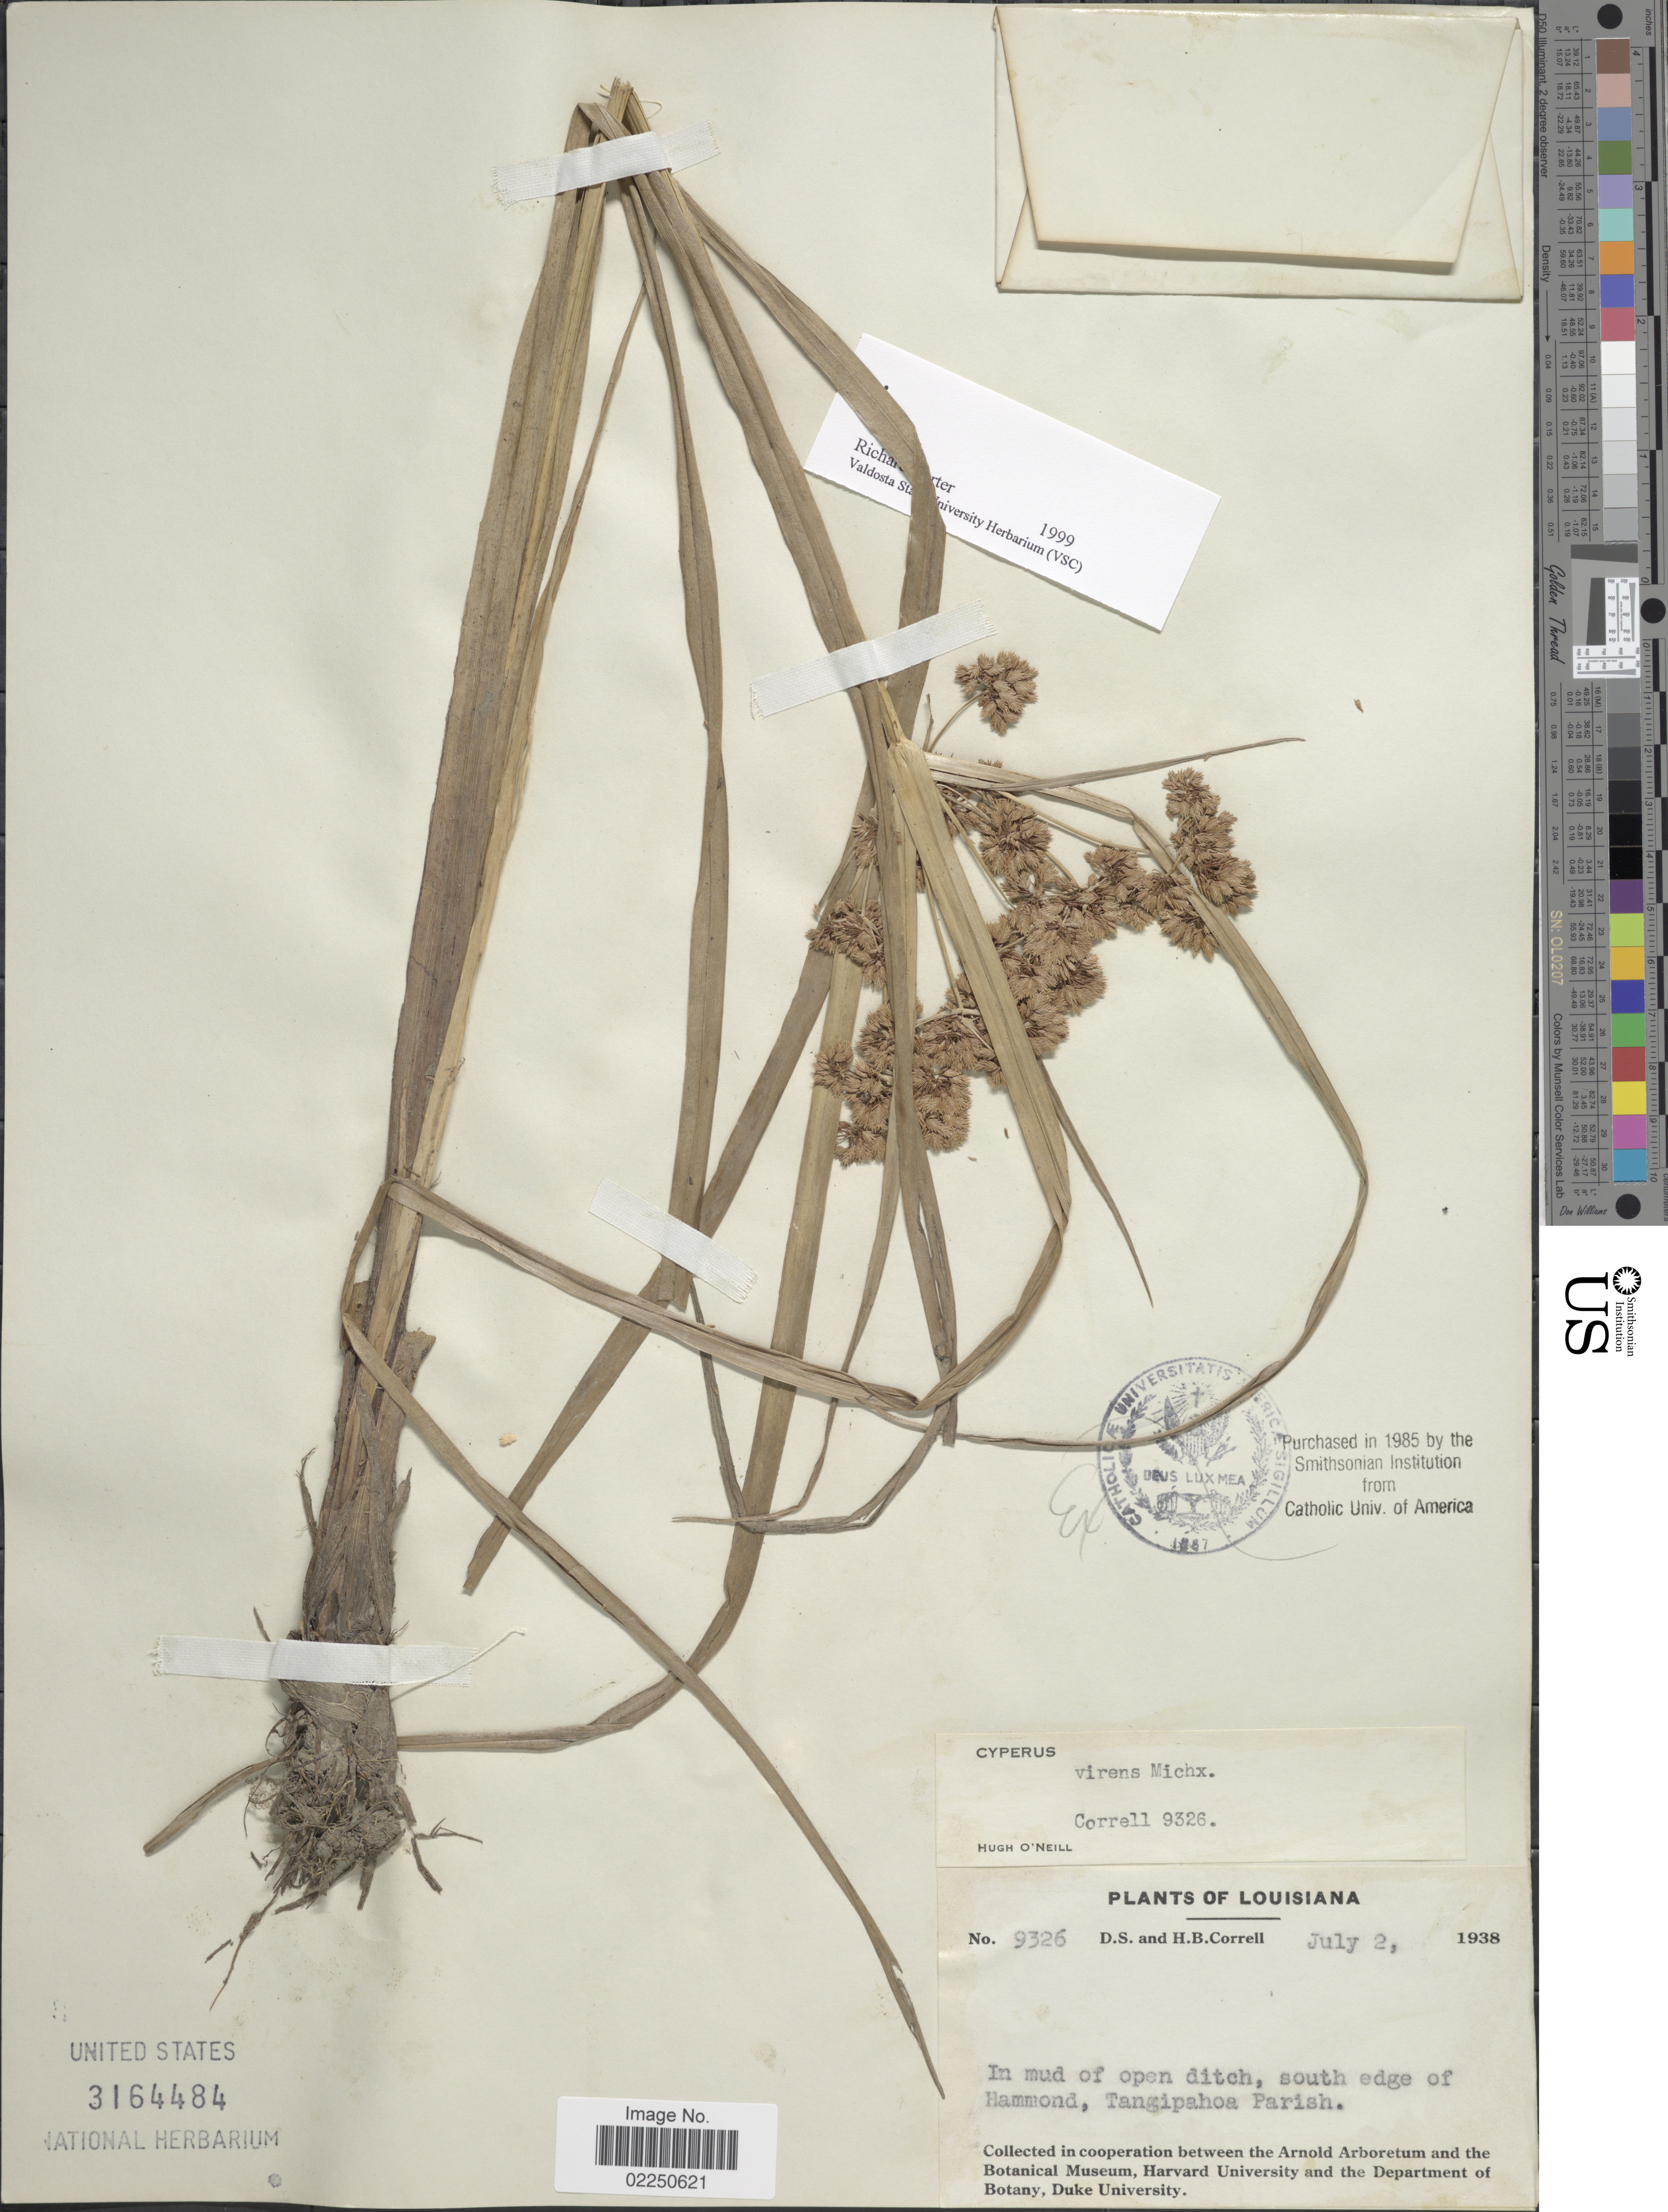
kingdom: Plantae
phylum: Tracheophyta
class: Liliopsida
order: Poales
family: Cyperaceae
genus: Cyperus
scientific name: Cyperus virens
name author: Michx.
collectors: D. S. Correll & H. Correll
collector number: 9326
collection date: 1938-07-02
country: United States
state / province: Louisiana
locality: South edge of Hammond, Tangipahoa Parish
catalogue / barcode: US 3164484